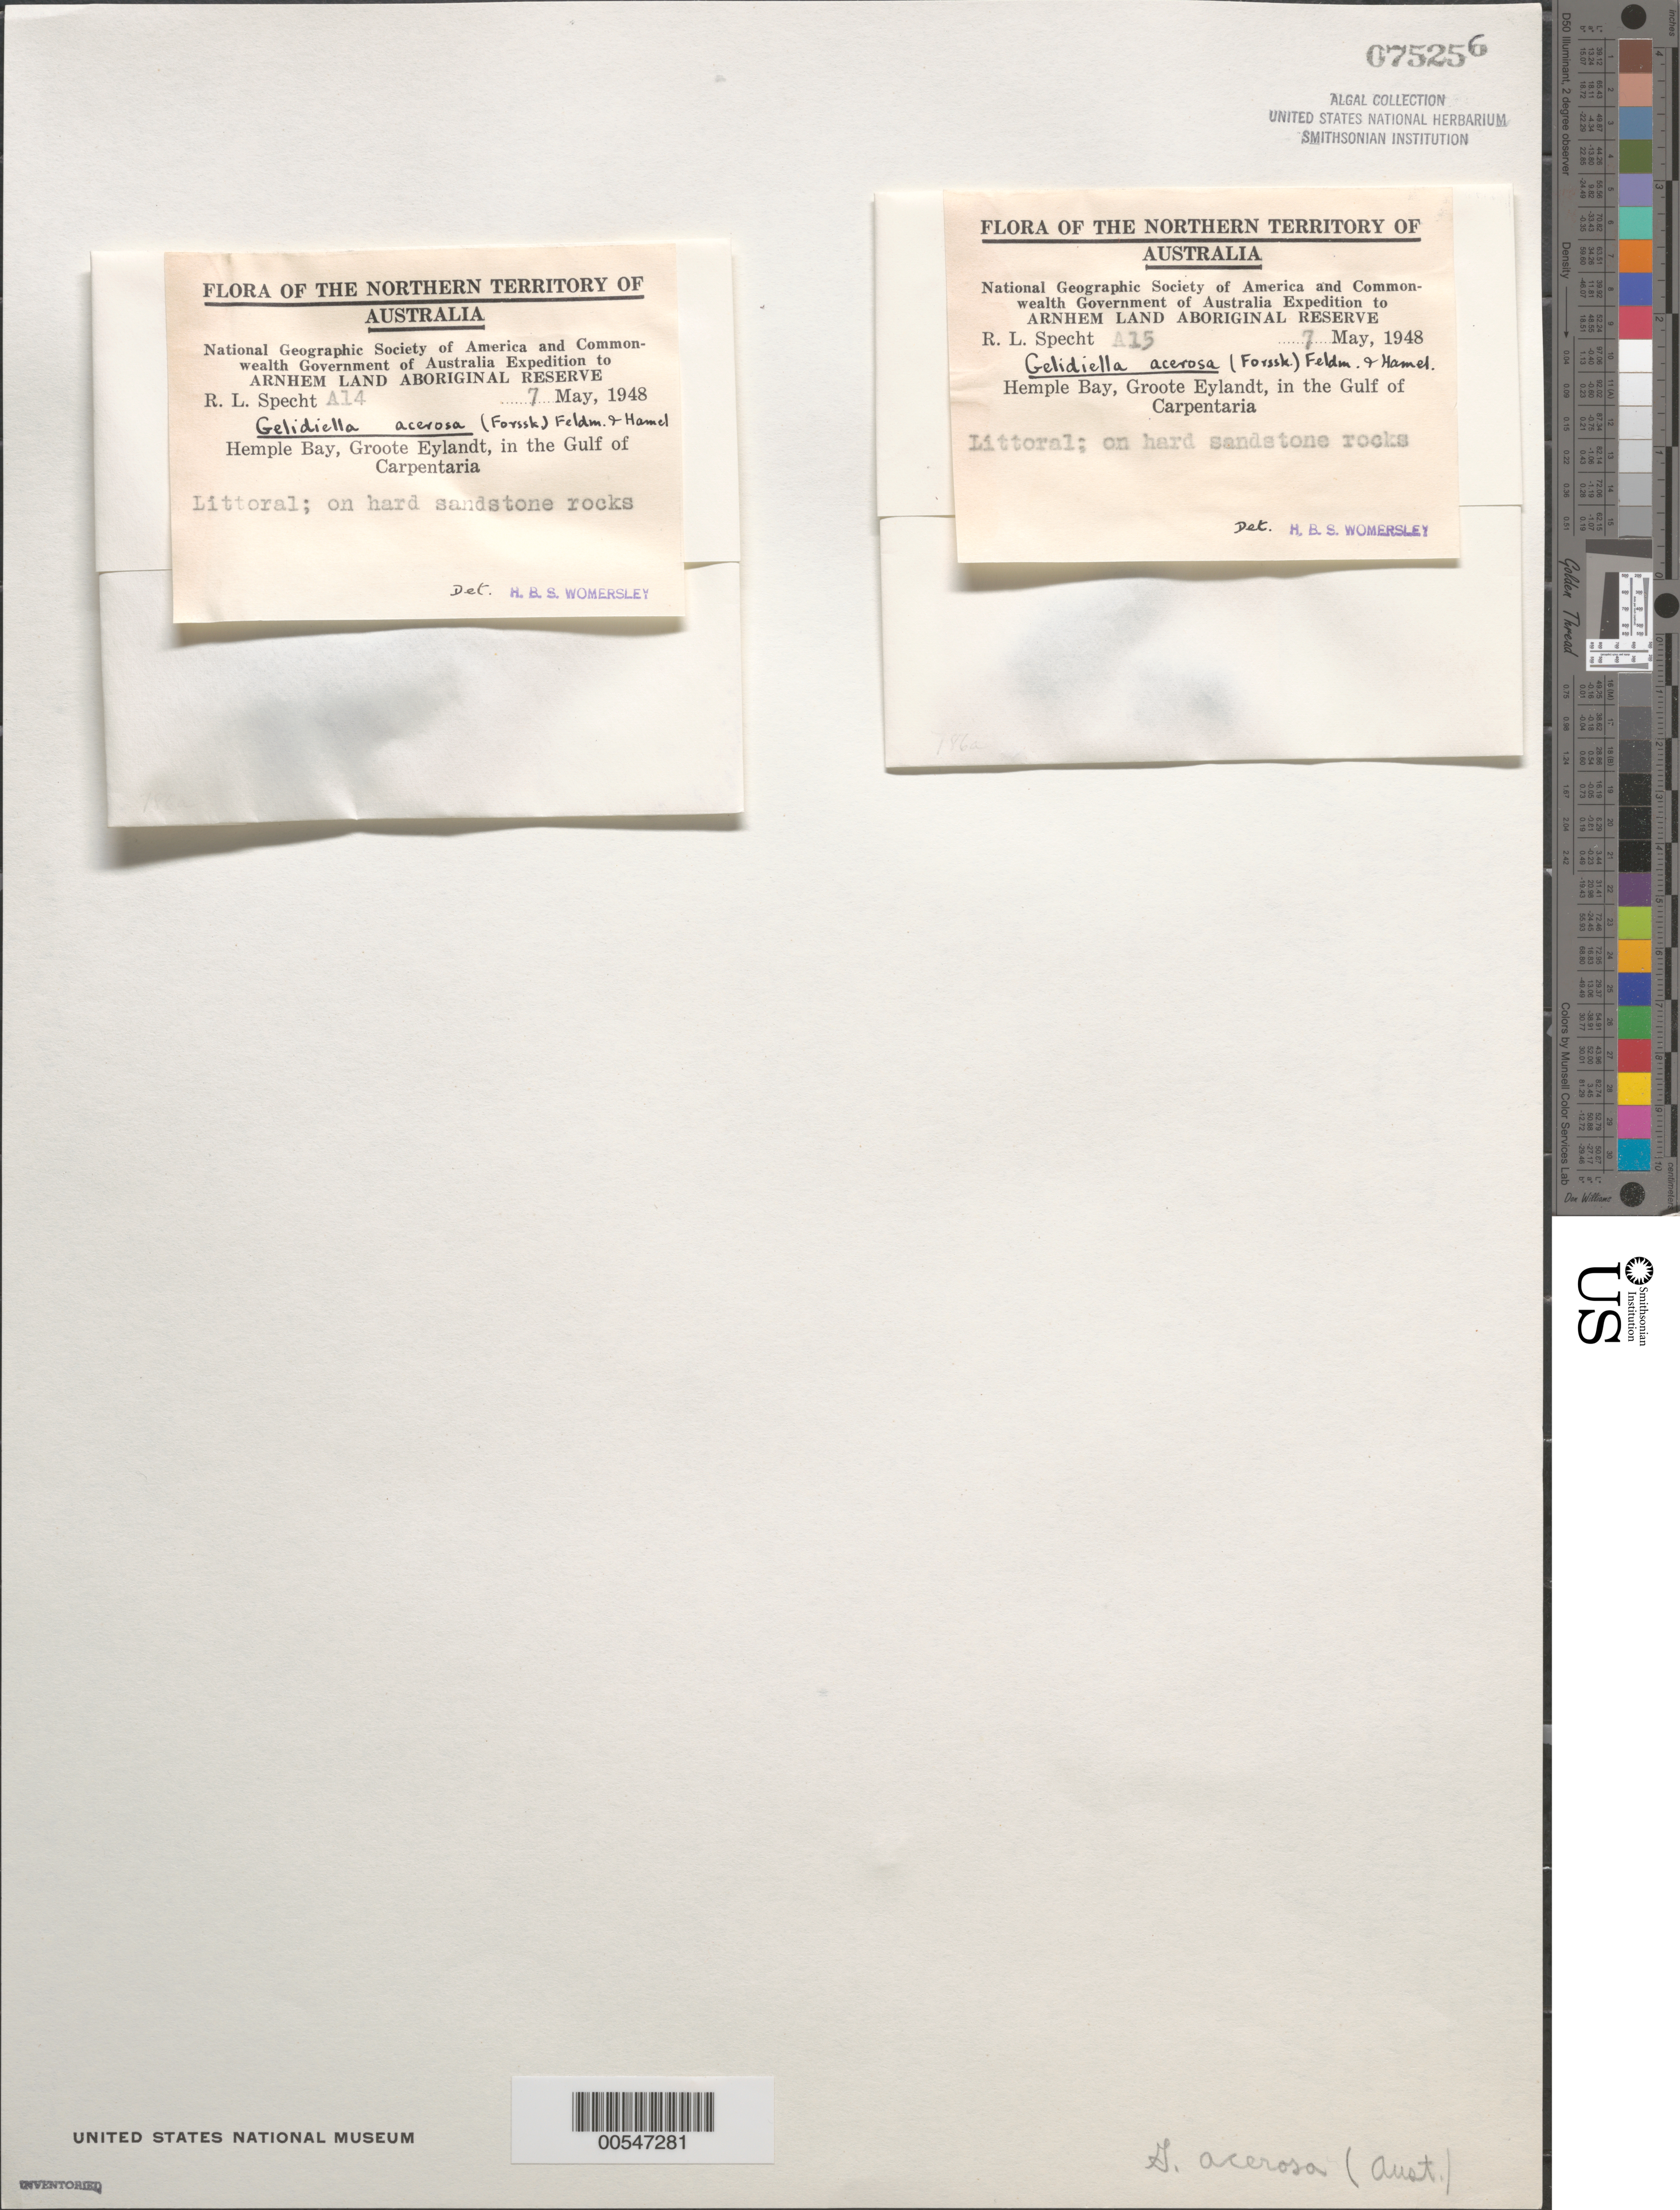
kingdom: Plantae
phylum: Rhodophyta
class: Florideophyceae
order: Gelidiales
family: Gelidiellaceae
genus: Gelidiella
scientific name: Gelidiella acerosa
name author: (Forssk.) Feldmann & G. Hamel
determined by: Womersley, H. B. S.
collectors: R. L. Specht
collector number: A14 & A15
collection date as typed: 07 May 1948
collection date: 1948-05-07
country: Australia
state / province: Northern Territory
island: Groote Eylandt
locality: Hemple Bay, Gulf of Carpentaria, Arnhem Land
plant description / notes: National Geographic Society of America and Commonwealth Government of Australia Expedition to Arnhem Land Aboriginal Reserve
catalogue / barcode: US 75256